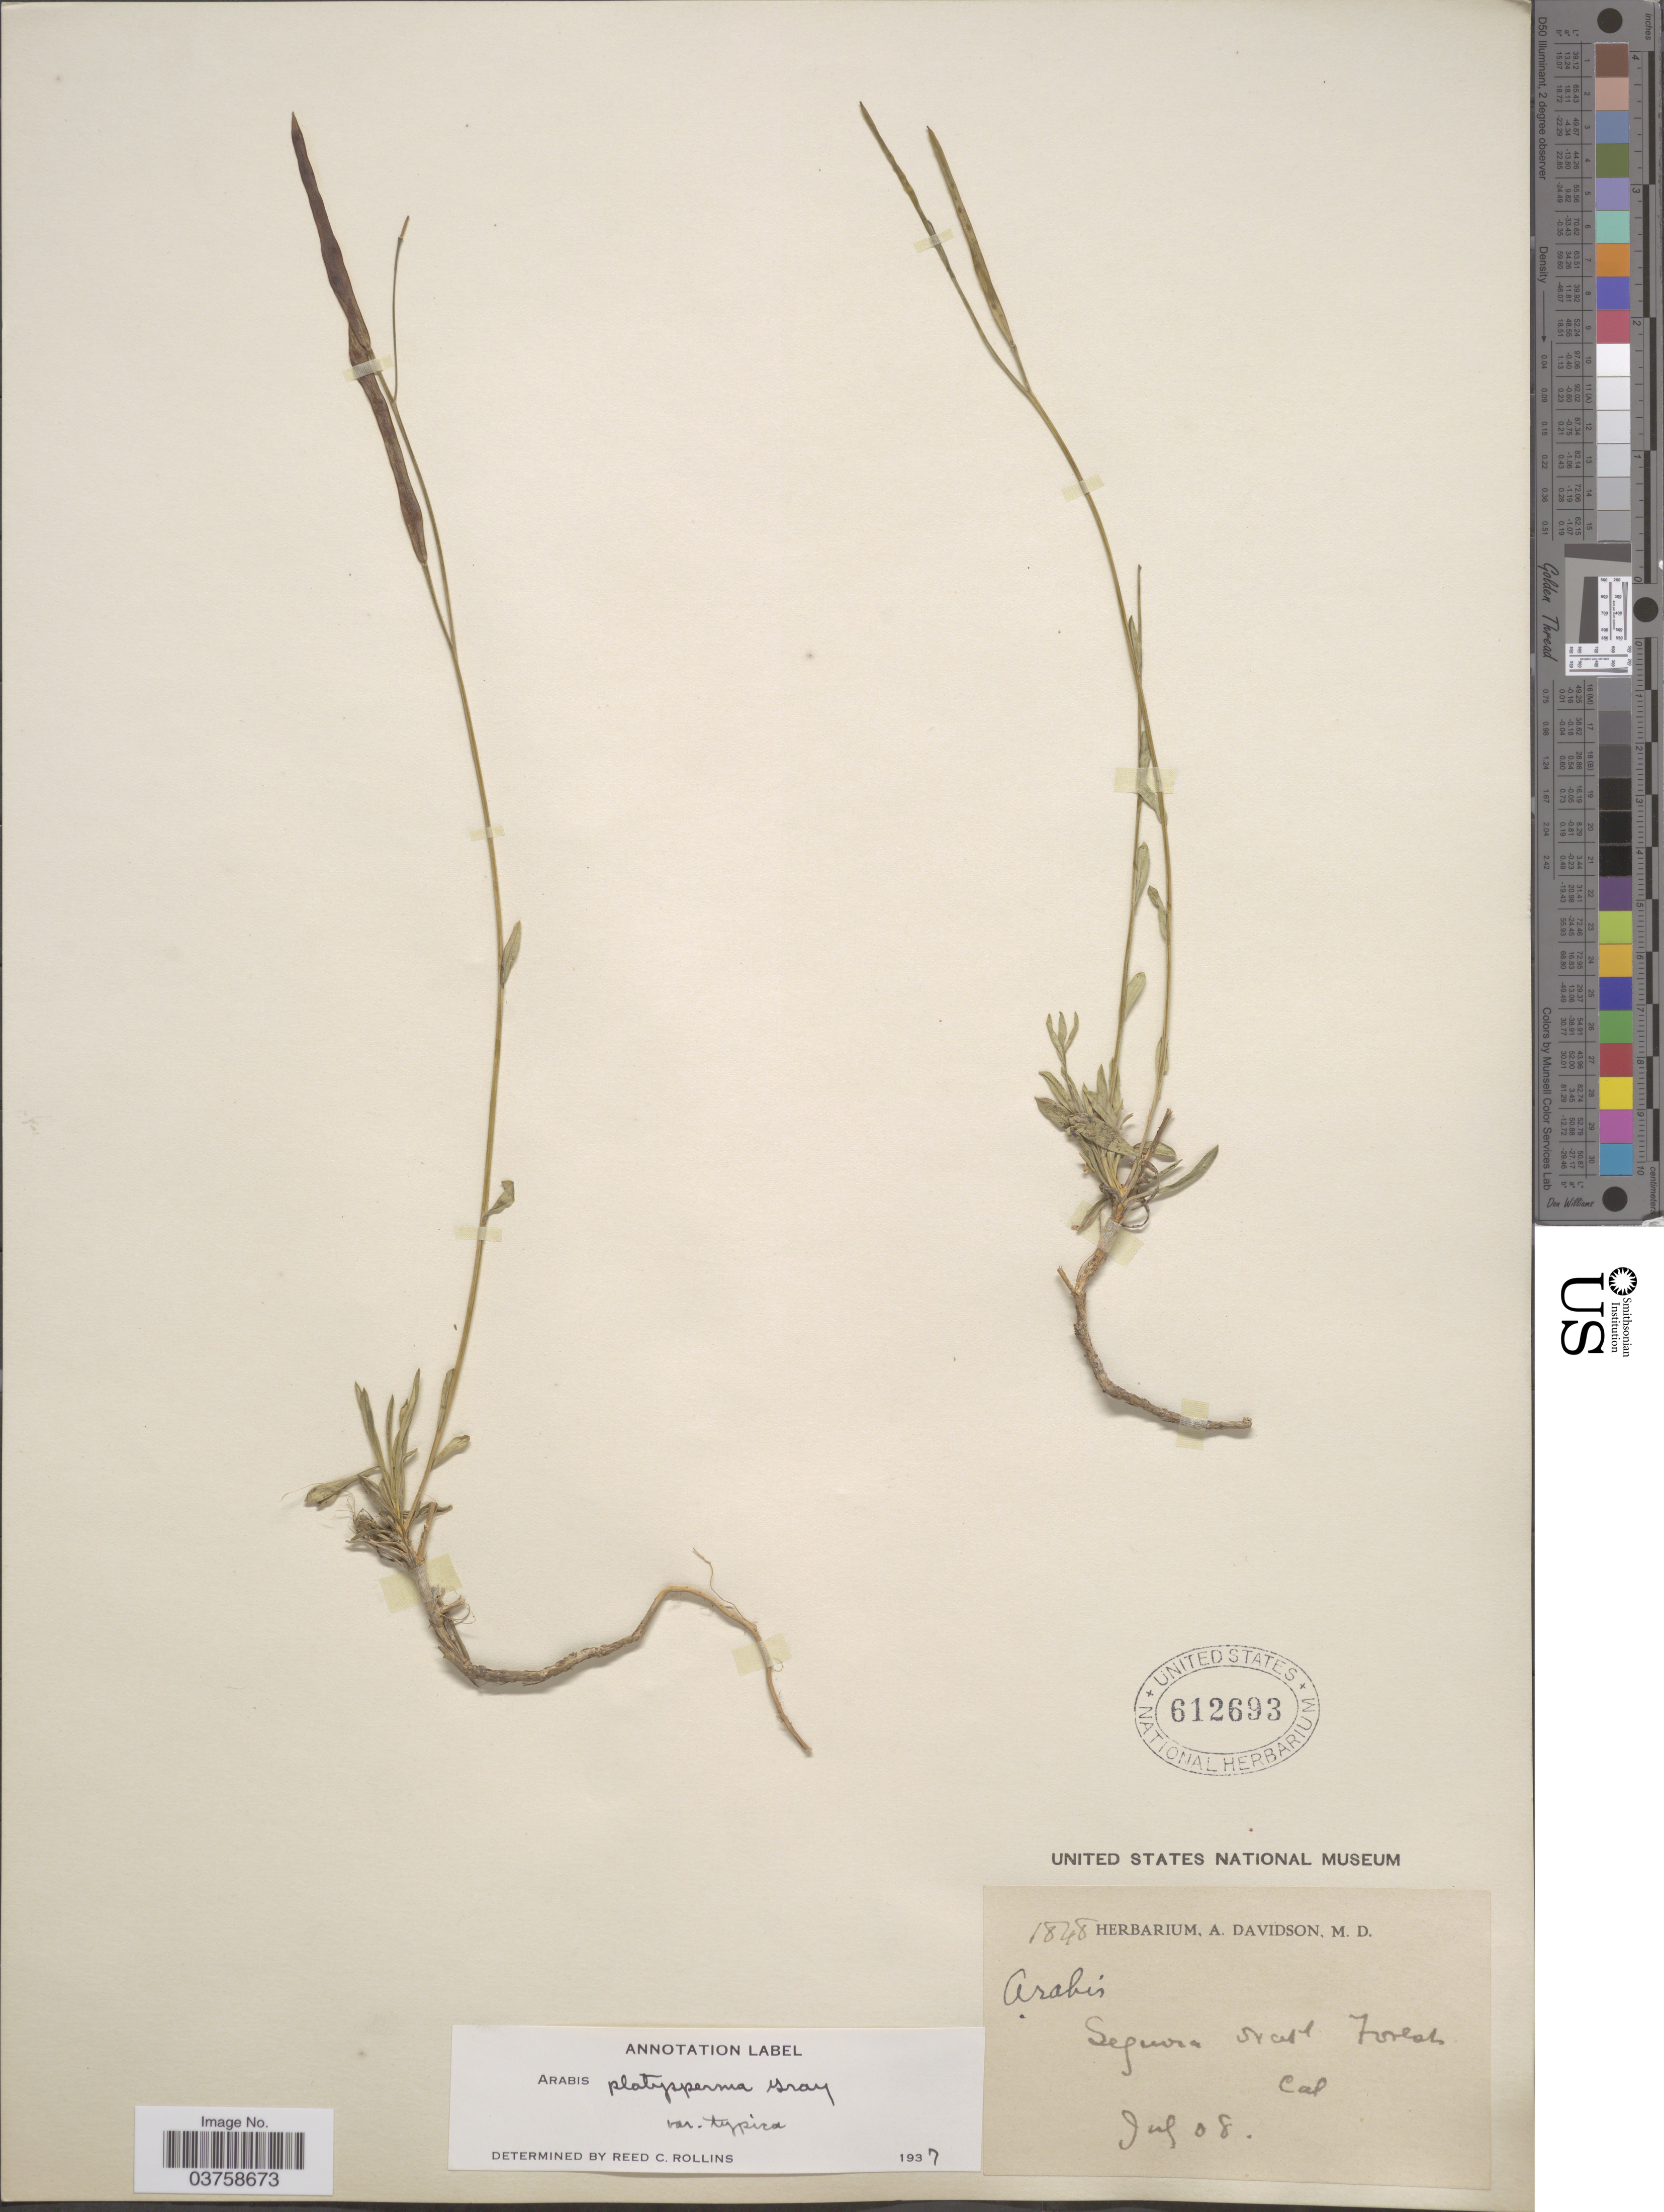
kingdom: Plantae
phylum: Tracheophyta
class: Magnoliopsida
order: Brassicales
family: Brassicaceae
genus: Arabis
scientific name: Arabis platysperma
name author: A. Gray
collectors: ex herb. A. Davidson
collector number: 1848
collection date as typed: Transcribed d/m/y: /7/8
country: United States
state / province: California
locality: Sequoia Natl. Forest.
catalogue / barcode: US 612693